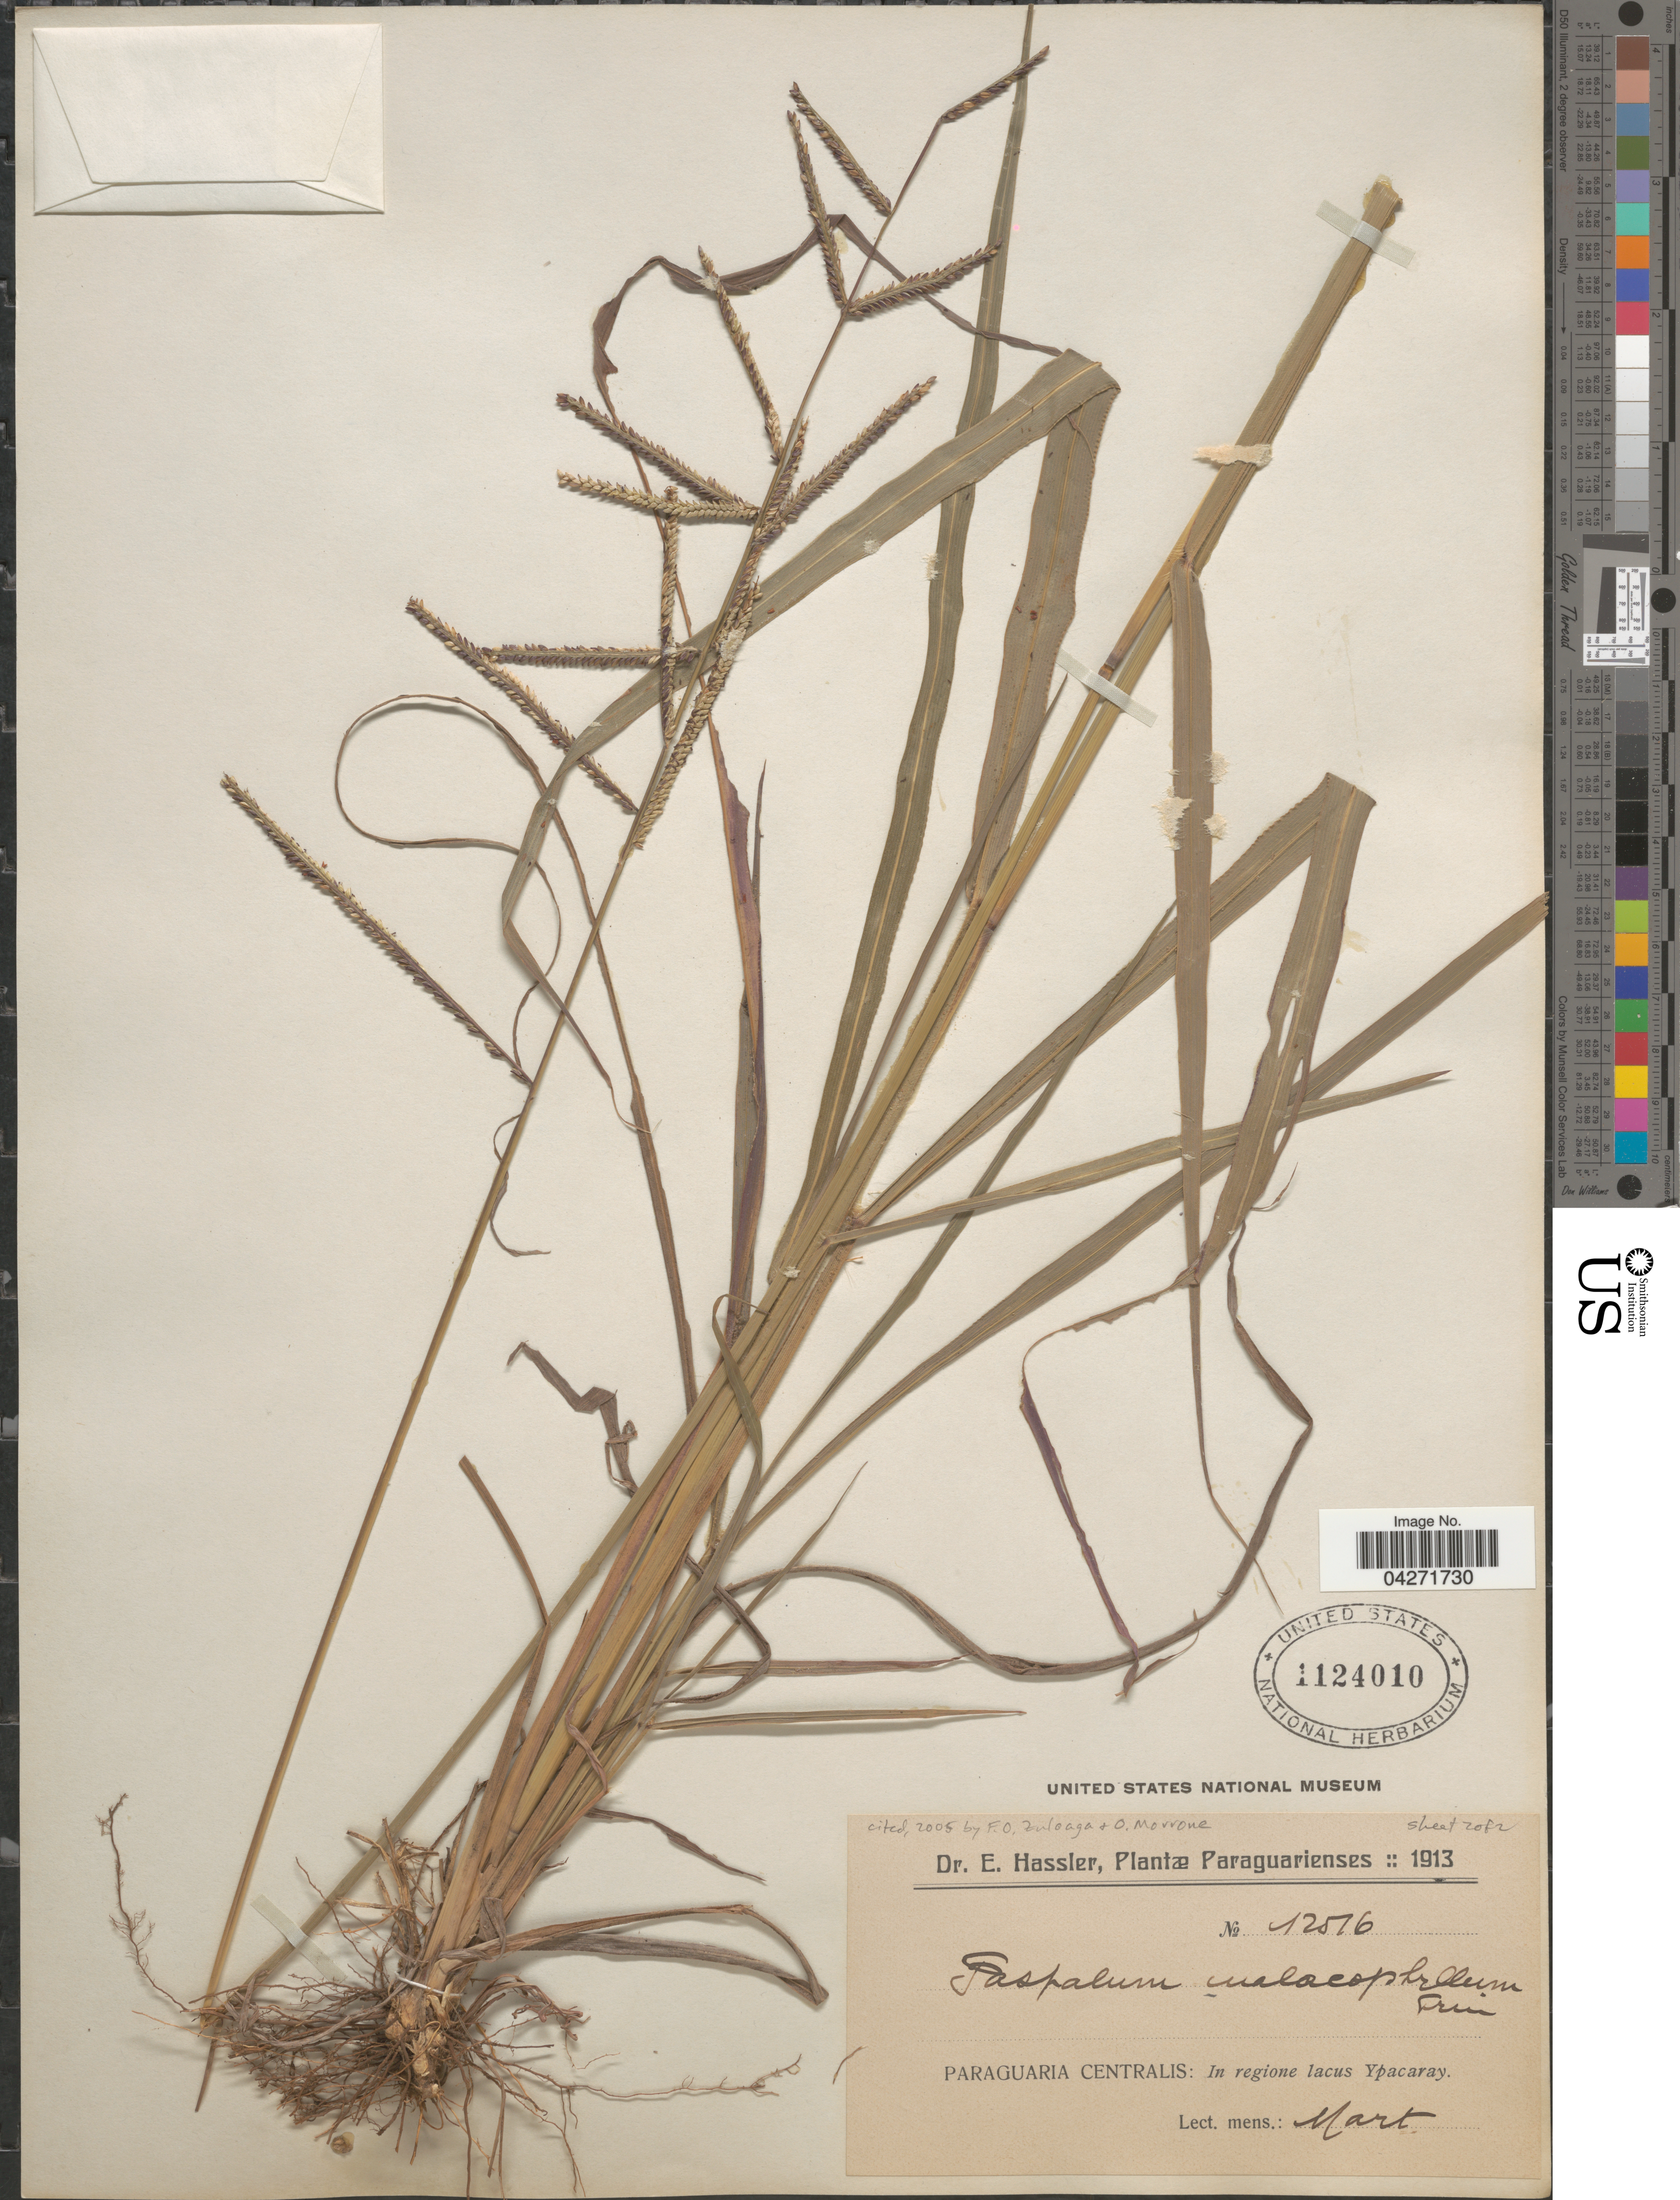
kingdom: Plantae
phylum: Tracheophyta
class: Liliopsida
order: Poales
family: Poaceae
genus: Paspalum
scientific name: Paspalum malacophyllum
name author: Trin.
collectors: E. Hassler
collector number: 12516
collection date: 1913-03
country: Paraguay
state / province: Paraguari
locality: Paraguaria Centralis: In regione lacus Ypacaray.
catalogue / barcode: US 1124010